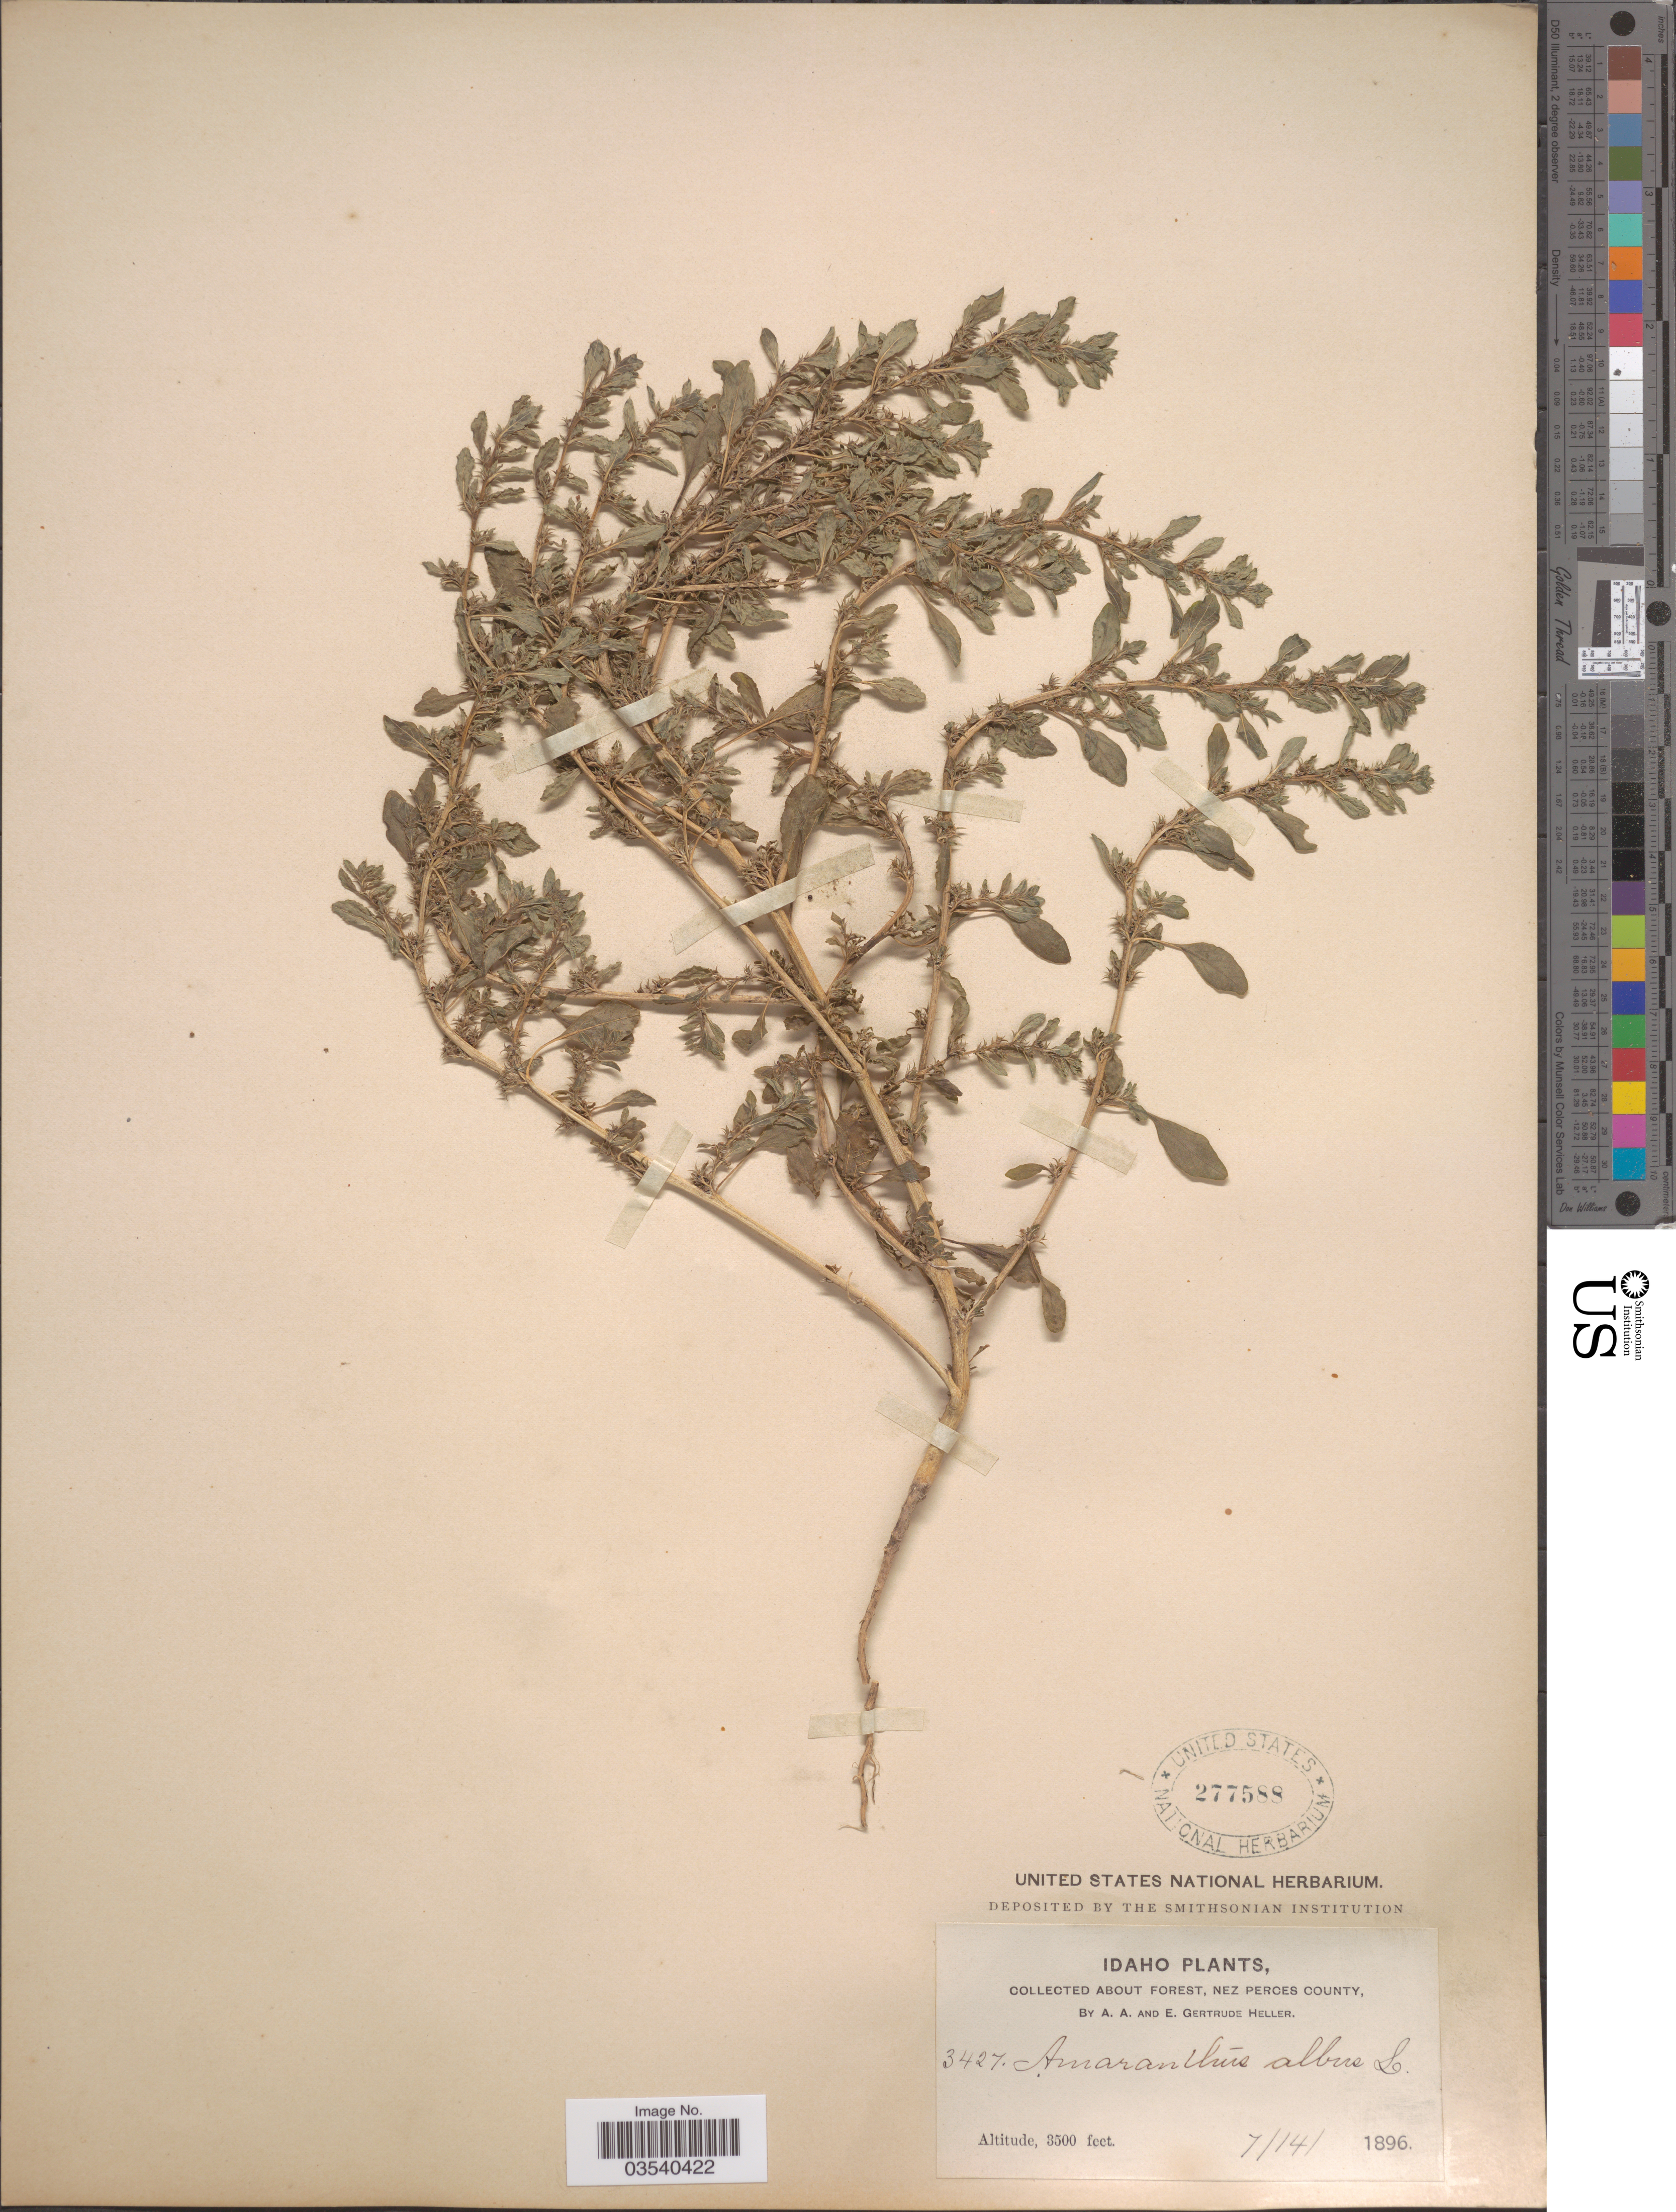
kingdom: Plantae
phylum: Tracheophyta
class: Magnoliopsida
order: Caryophyllales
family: Amaranthaceae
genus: Amaranthus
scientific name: Amaranthus graecizans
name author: L.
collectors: A. A. Heller & E. G. Heller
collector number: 3427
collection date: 1896-07-14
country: United States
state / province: Idaho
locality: About forest, Nez Perces County.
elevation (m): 1067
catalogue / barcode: US 277588